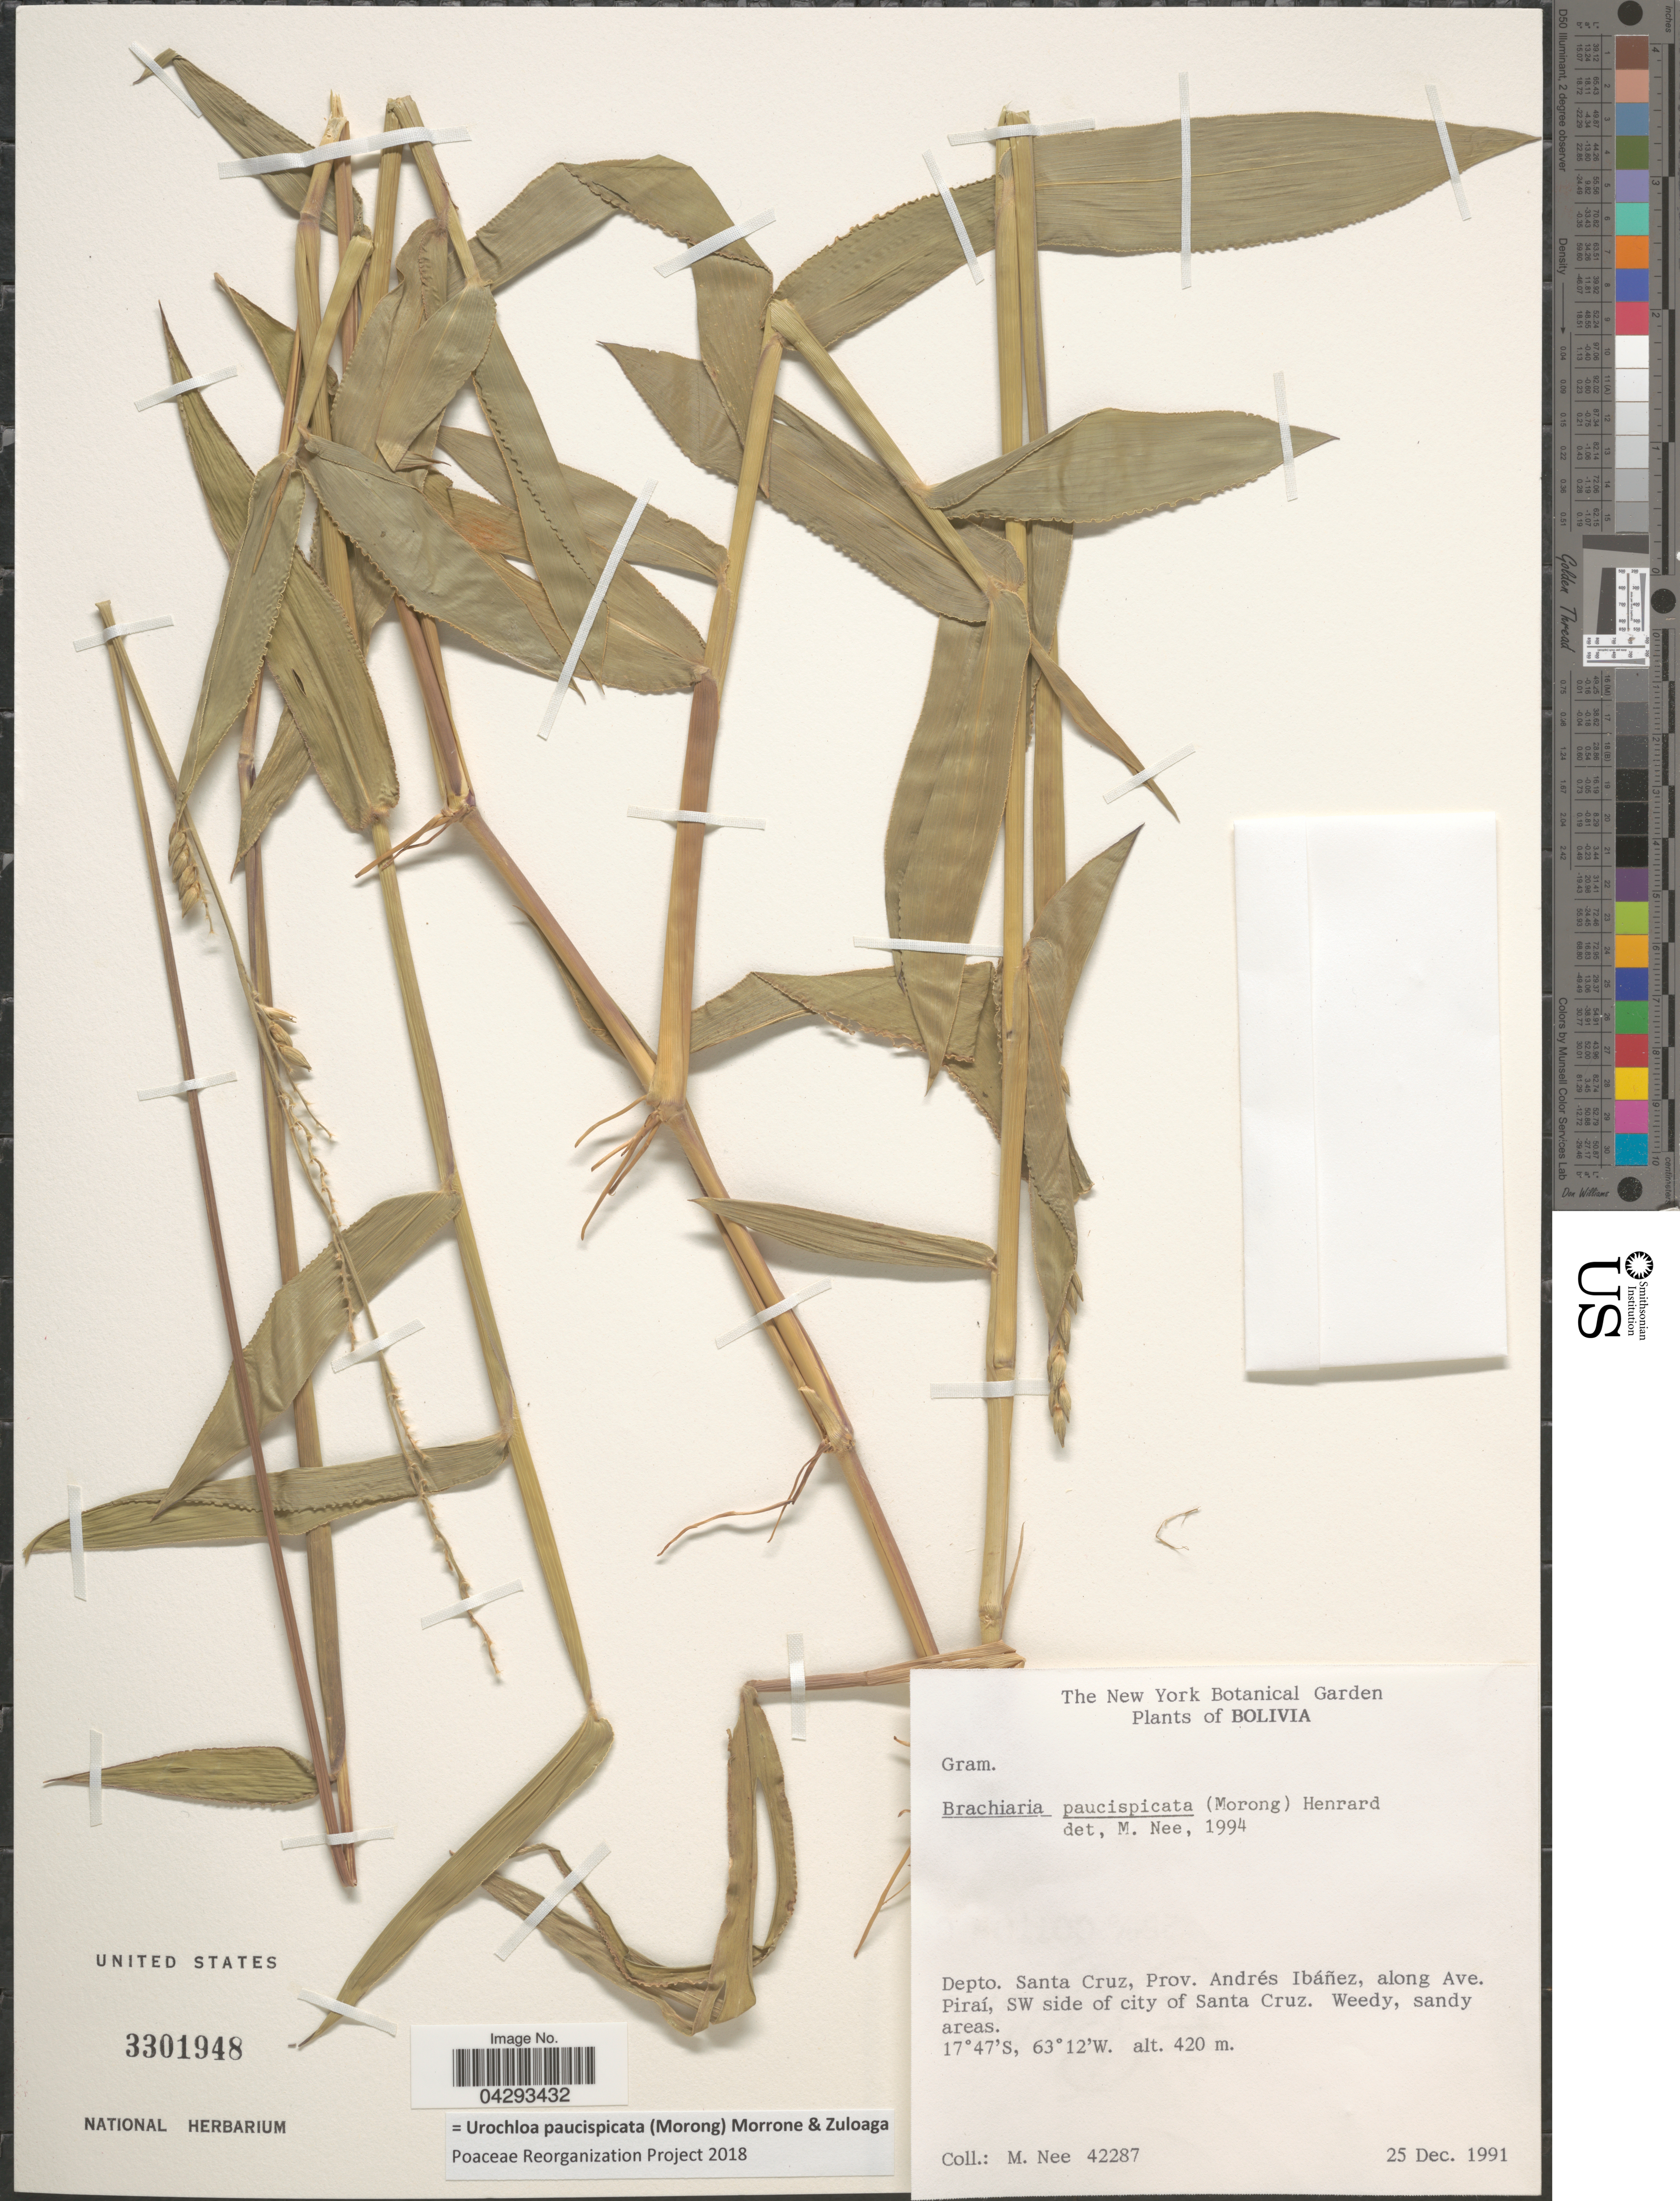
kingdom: Plantae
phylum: Tracheophyta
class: Liliopsida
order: Poales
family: Poaceae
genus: Urochloa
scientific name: Urochloa paucispicata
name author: (Morong) Morrone & Zuloaga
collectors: M. Nee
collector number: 42287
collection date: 1991-12-25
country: Bolivia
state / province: Santa Cruz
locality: Depto. Santa Cruz, Prov. Andrés Ibáñes, along Ave. Piraí, SW side of city of Santa Cruz.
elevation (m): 420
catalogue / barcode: US 3301948